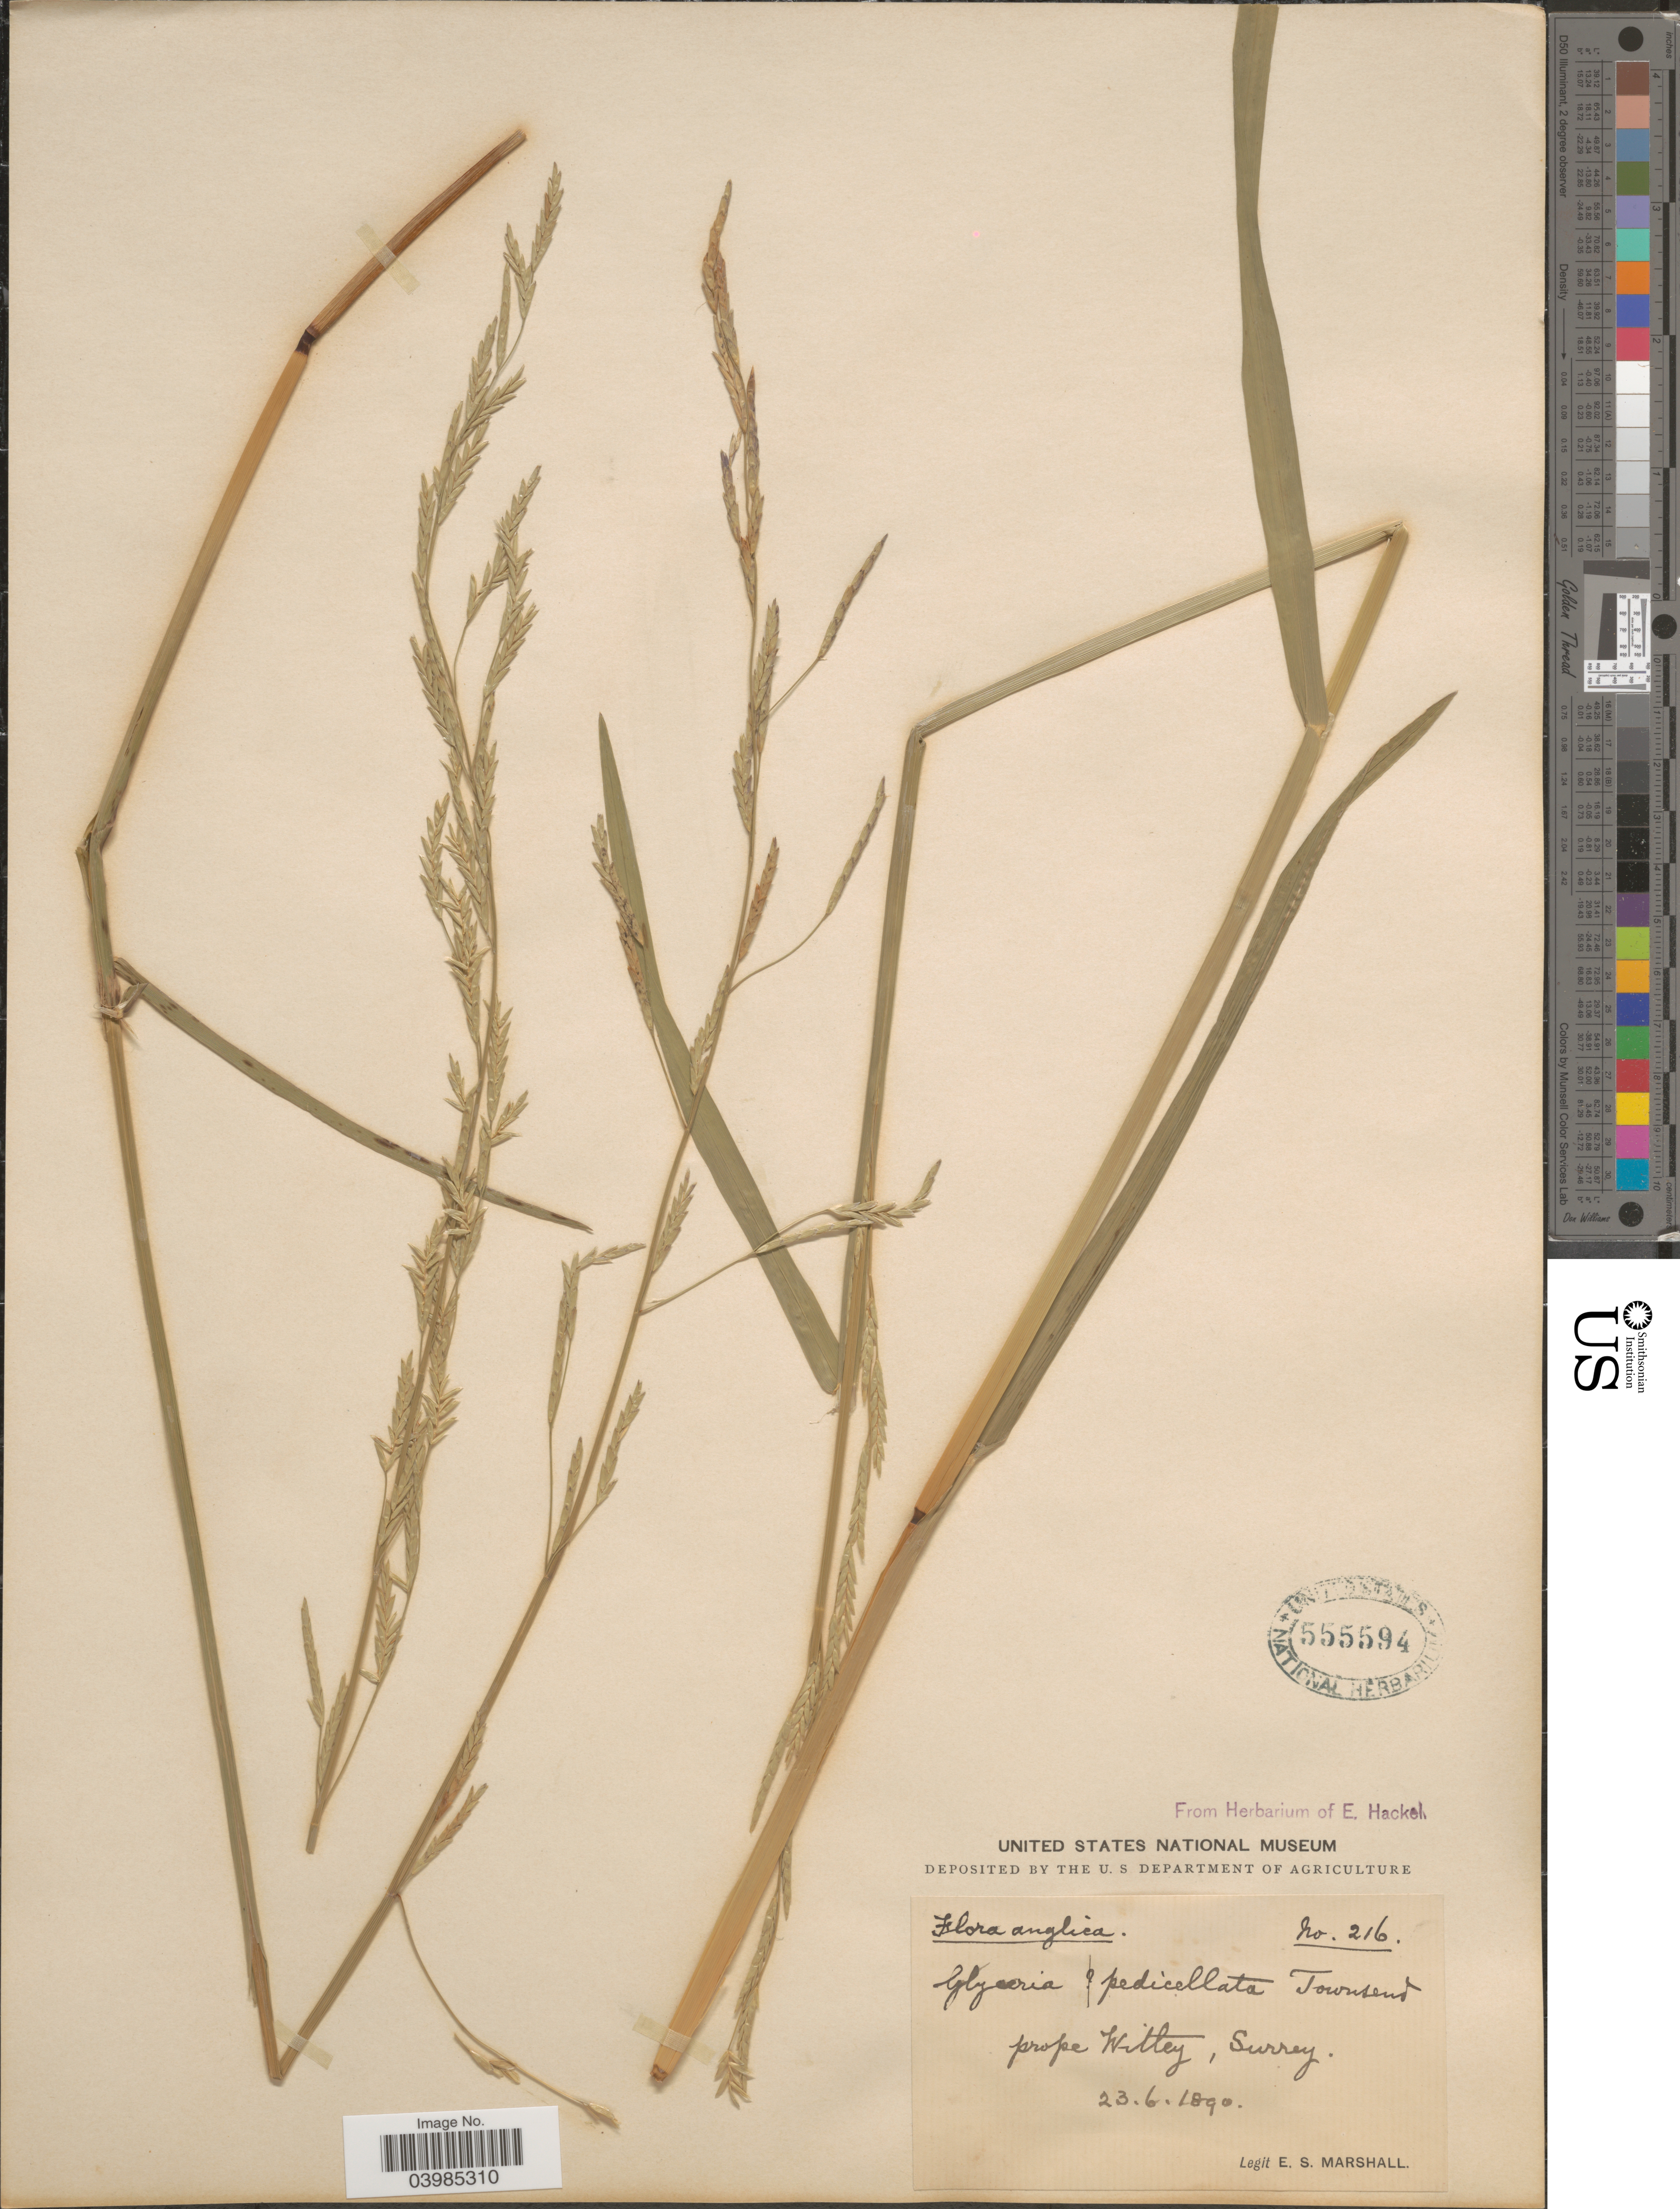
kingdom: Plantae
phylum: Tracheophyta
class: Liliopsida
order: Poales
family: Poaceae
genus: Glyceria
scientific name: Glyceria pedicellata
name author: Towns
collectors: E. S. Marshall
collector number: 216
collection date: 1890-06-23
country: United Kingdom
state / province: England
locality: Anglica. Prope Witley, Surrey.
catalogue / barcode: US 555594